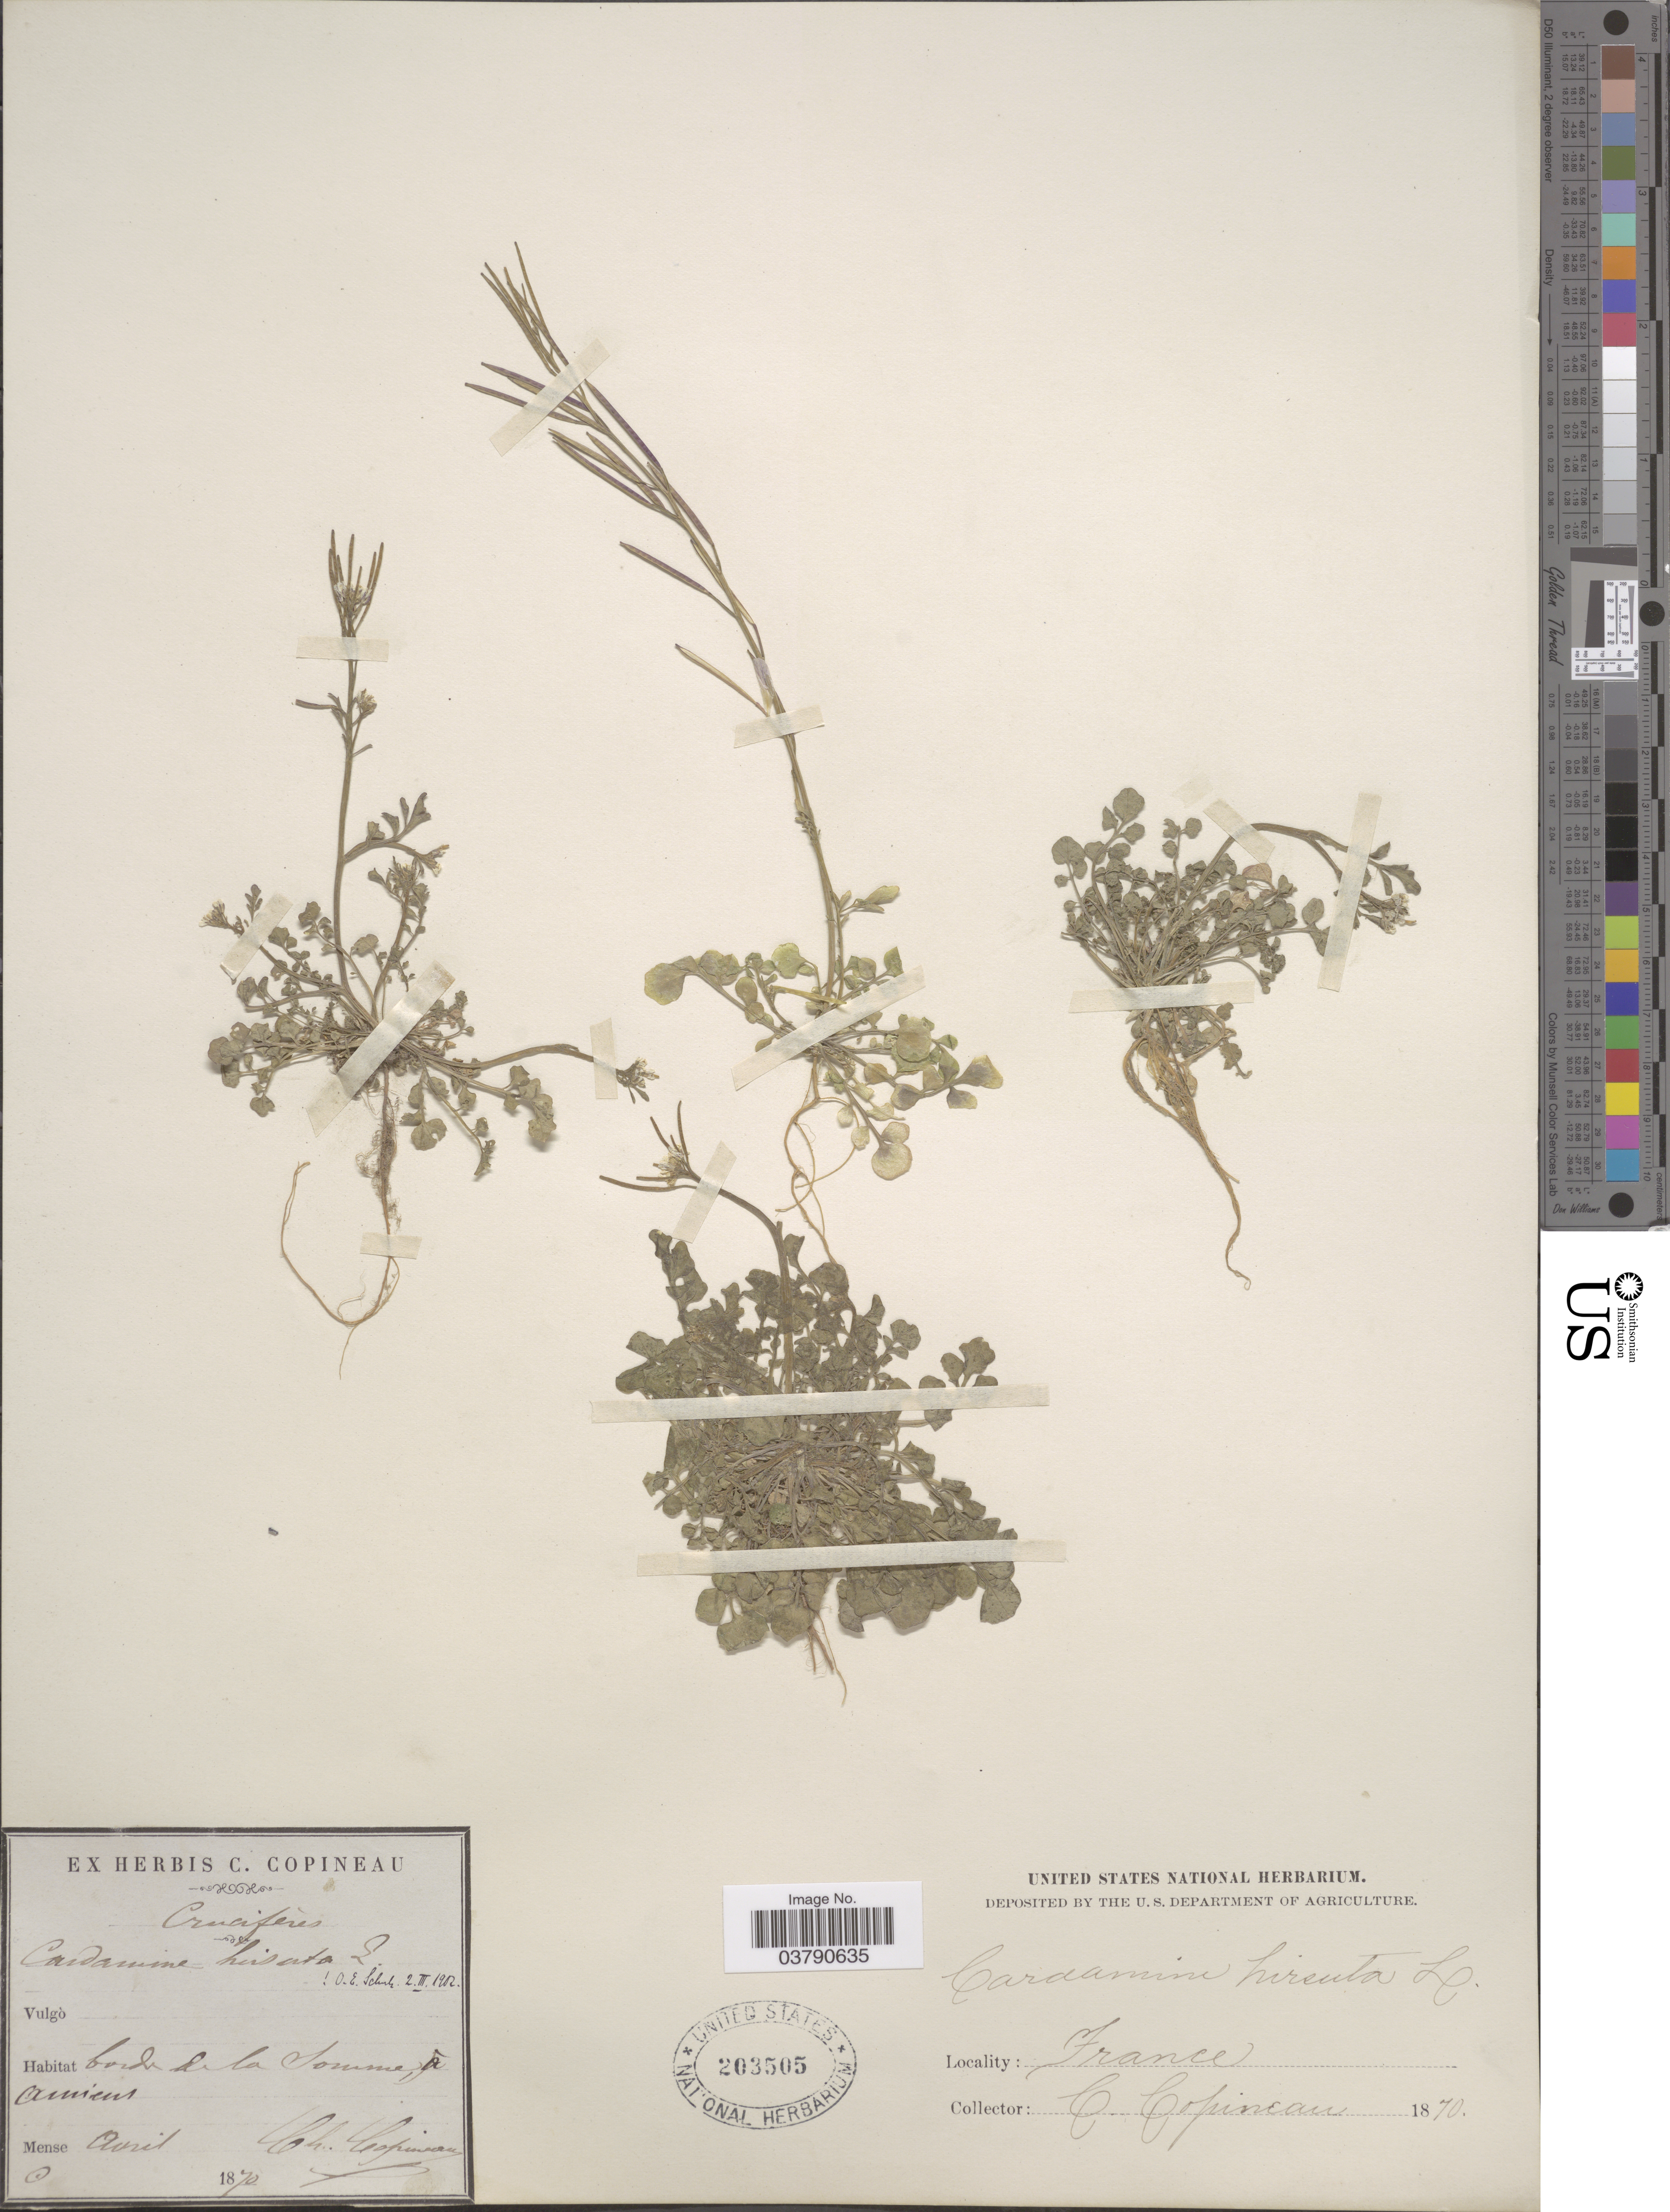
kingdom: Plantae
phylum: Tracheophyta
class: Magnoliopsida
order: Brassicales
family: Brassicaceae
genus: Cardamine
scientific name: Cardamine hirsuta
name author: L.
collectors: C. Copineau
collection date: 1870-04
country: France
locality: Bords de la Somme, à Amiens.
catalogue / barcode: US 203505